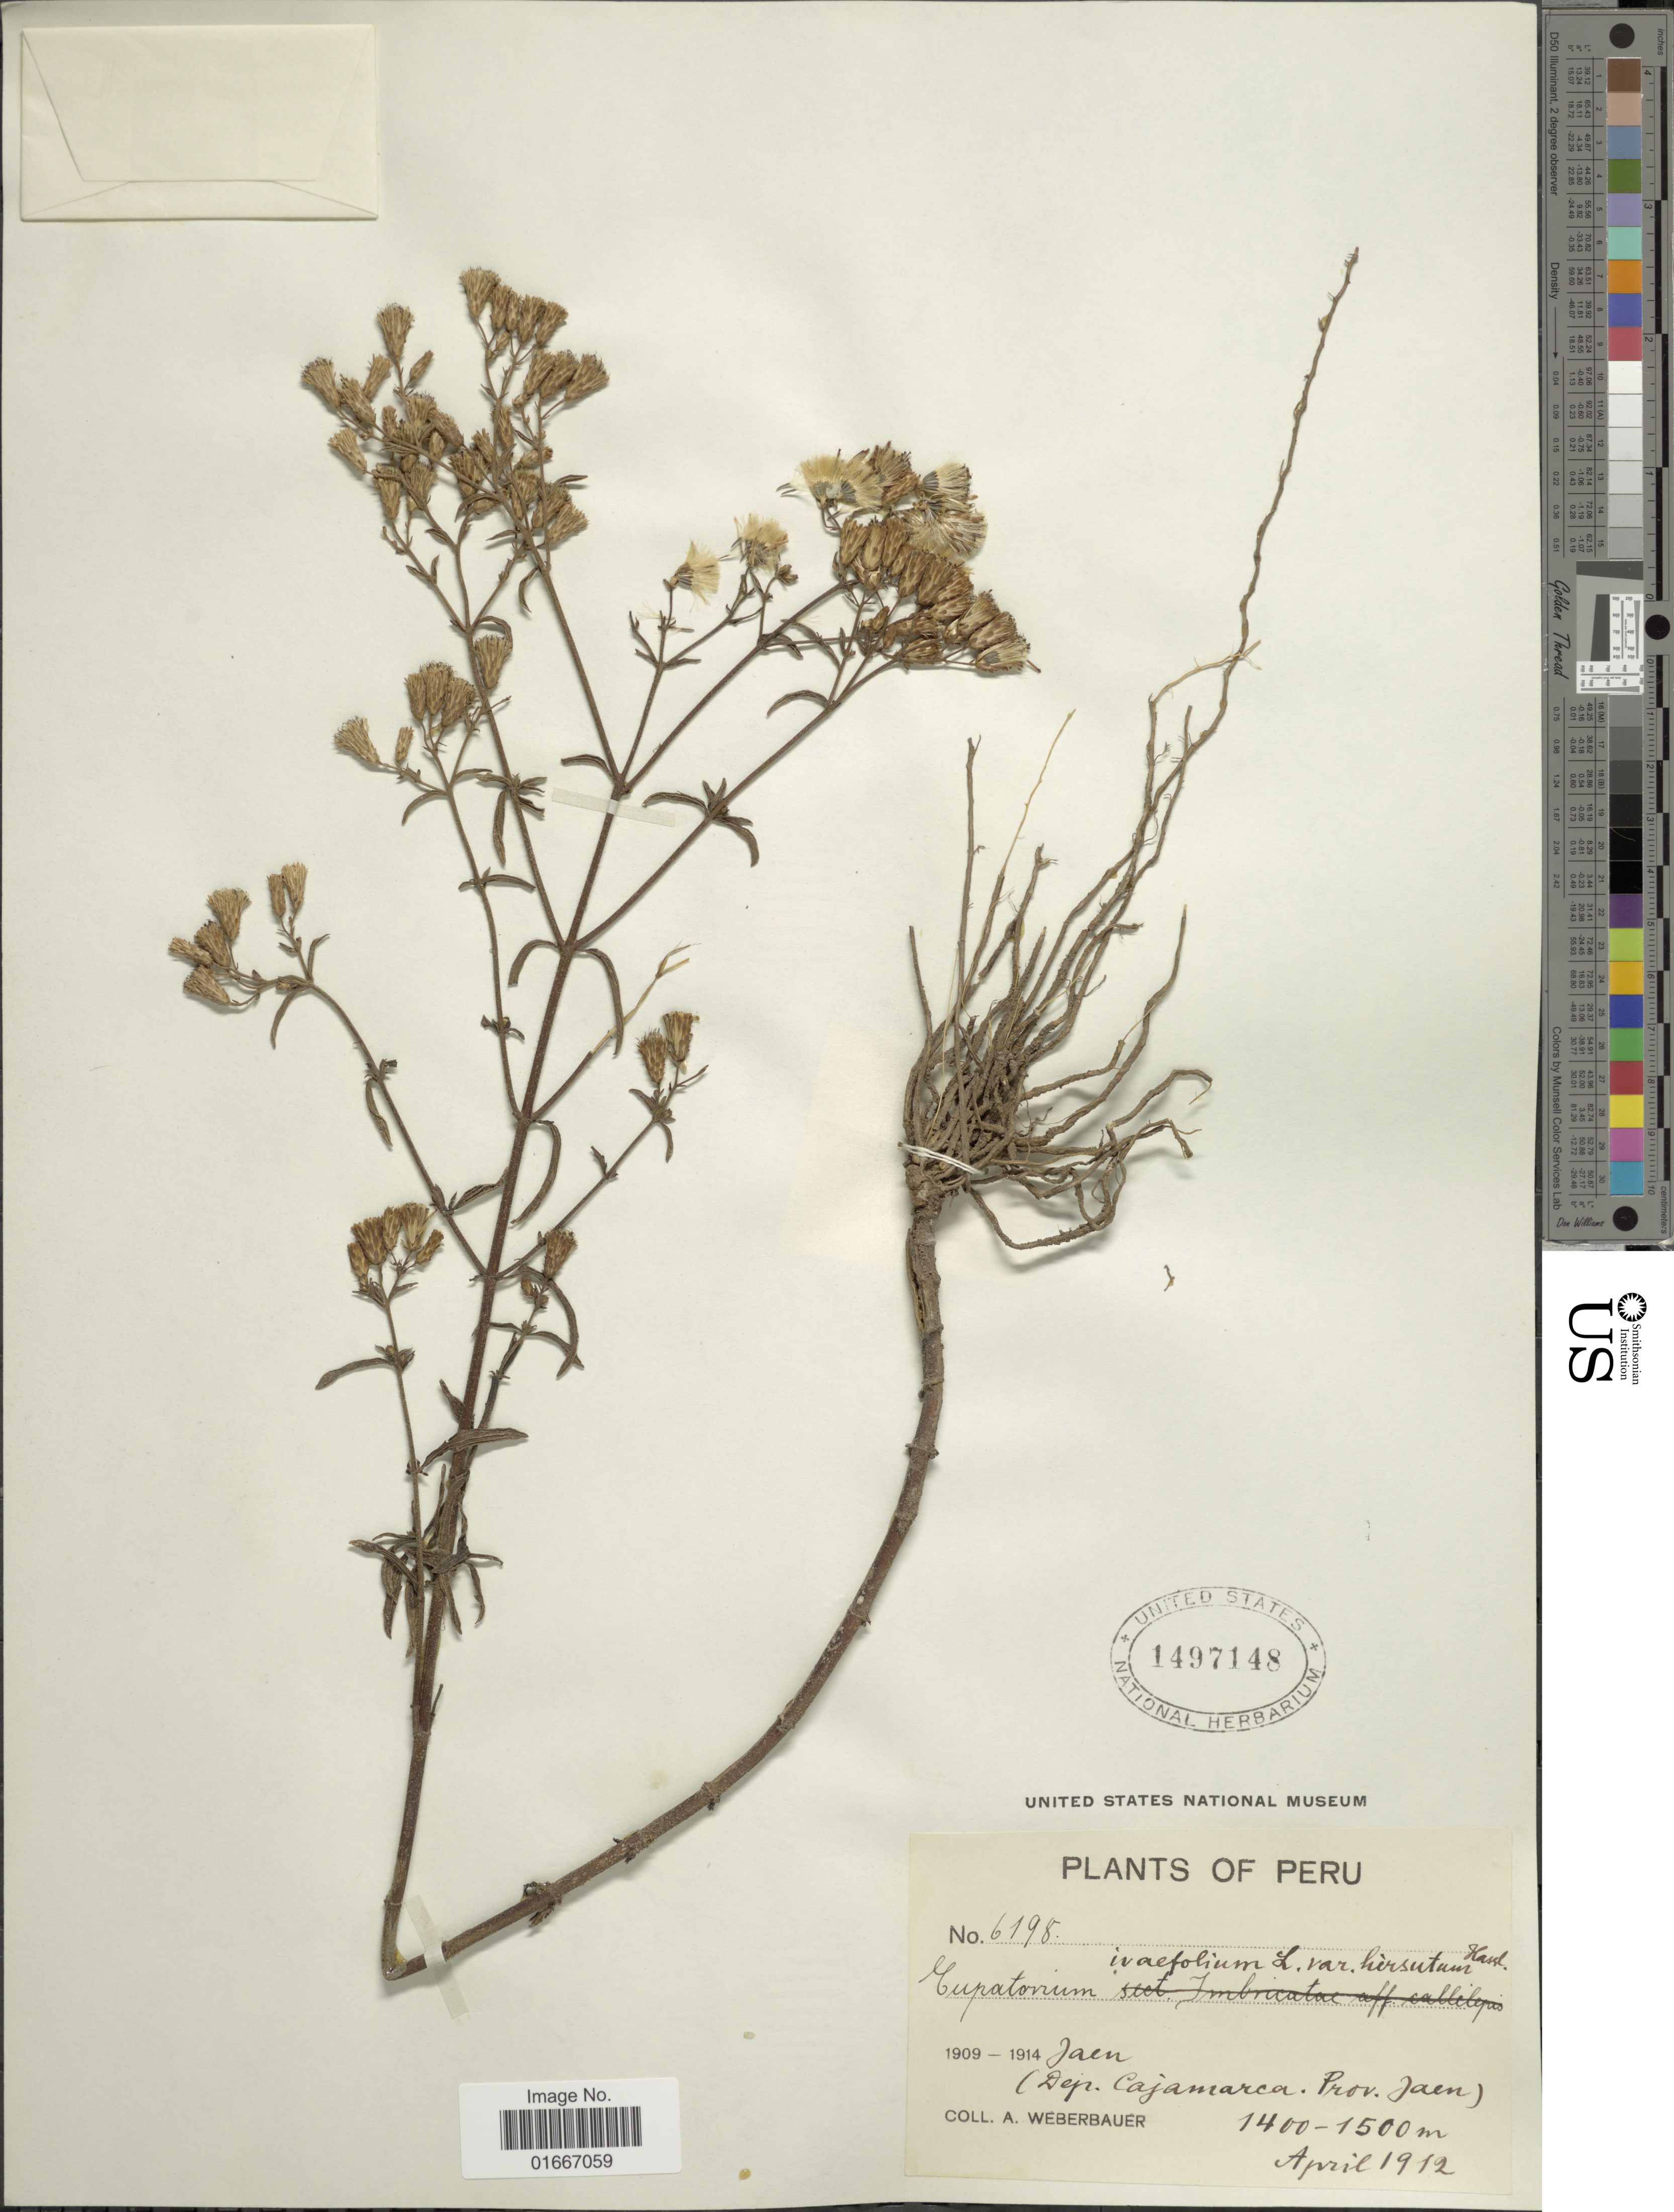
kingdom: Plantae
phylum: Tracheophyta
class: Magnoliopsida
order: Asterales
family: Asteraceae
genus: Chromolaena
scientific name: Chromolaena ivaefolia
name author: (L.) R.M. King & H. Rob.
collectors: A. Weberbauer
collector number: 6198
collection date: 1912-04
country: Peru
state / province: Cajamarca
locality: Peru. Jaen. (Dep. Cajamarca.Prov. Jaen)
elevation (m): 1400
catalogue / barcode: US 1497148